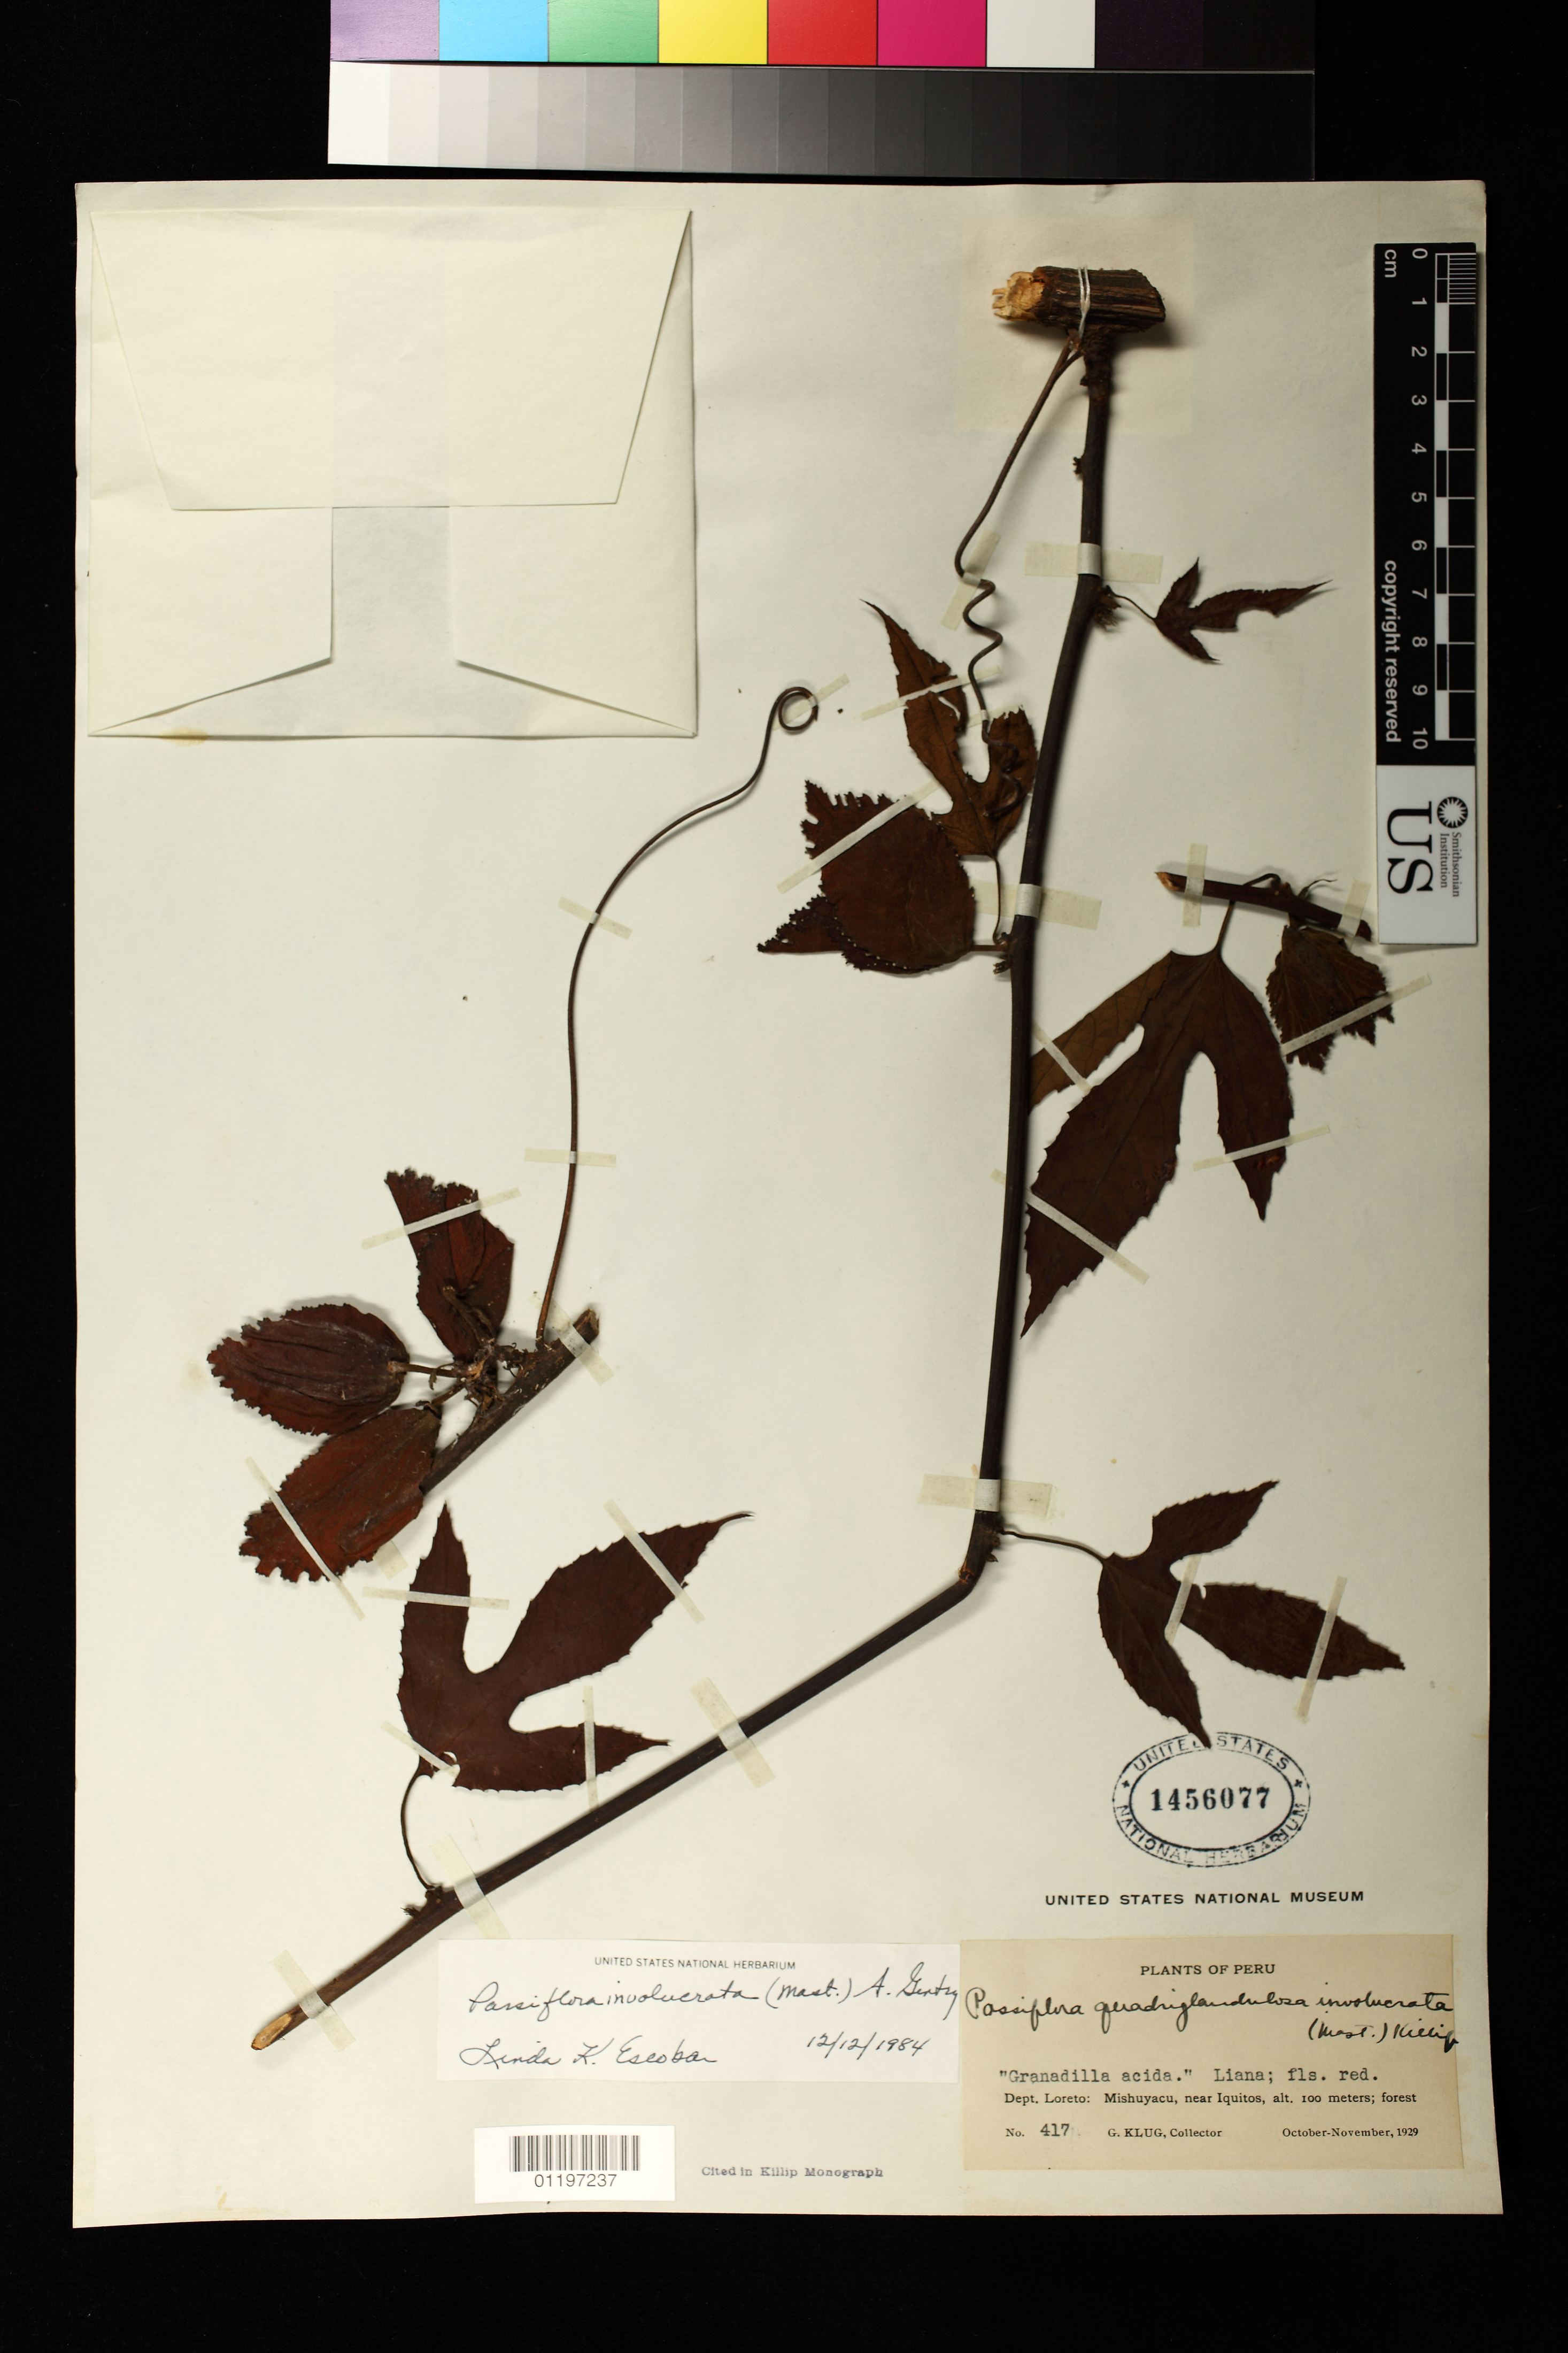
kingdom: Plantae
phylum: Tracheophyta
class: Magnoliopsida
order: Malpighiales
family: Passifloraceae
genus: Passiflora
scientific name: Passiflora involucellata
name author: Harms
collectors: G. Klug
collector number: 417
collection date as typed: Oct 1929 to -- Nov 1929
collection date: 1929-10/1929-11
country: Peru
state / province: Loreto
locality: Dept. Loreto: Mishuyacu, near Iquitos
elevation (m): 100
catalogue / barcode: US 1456077